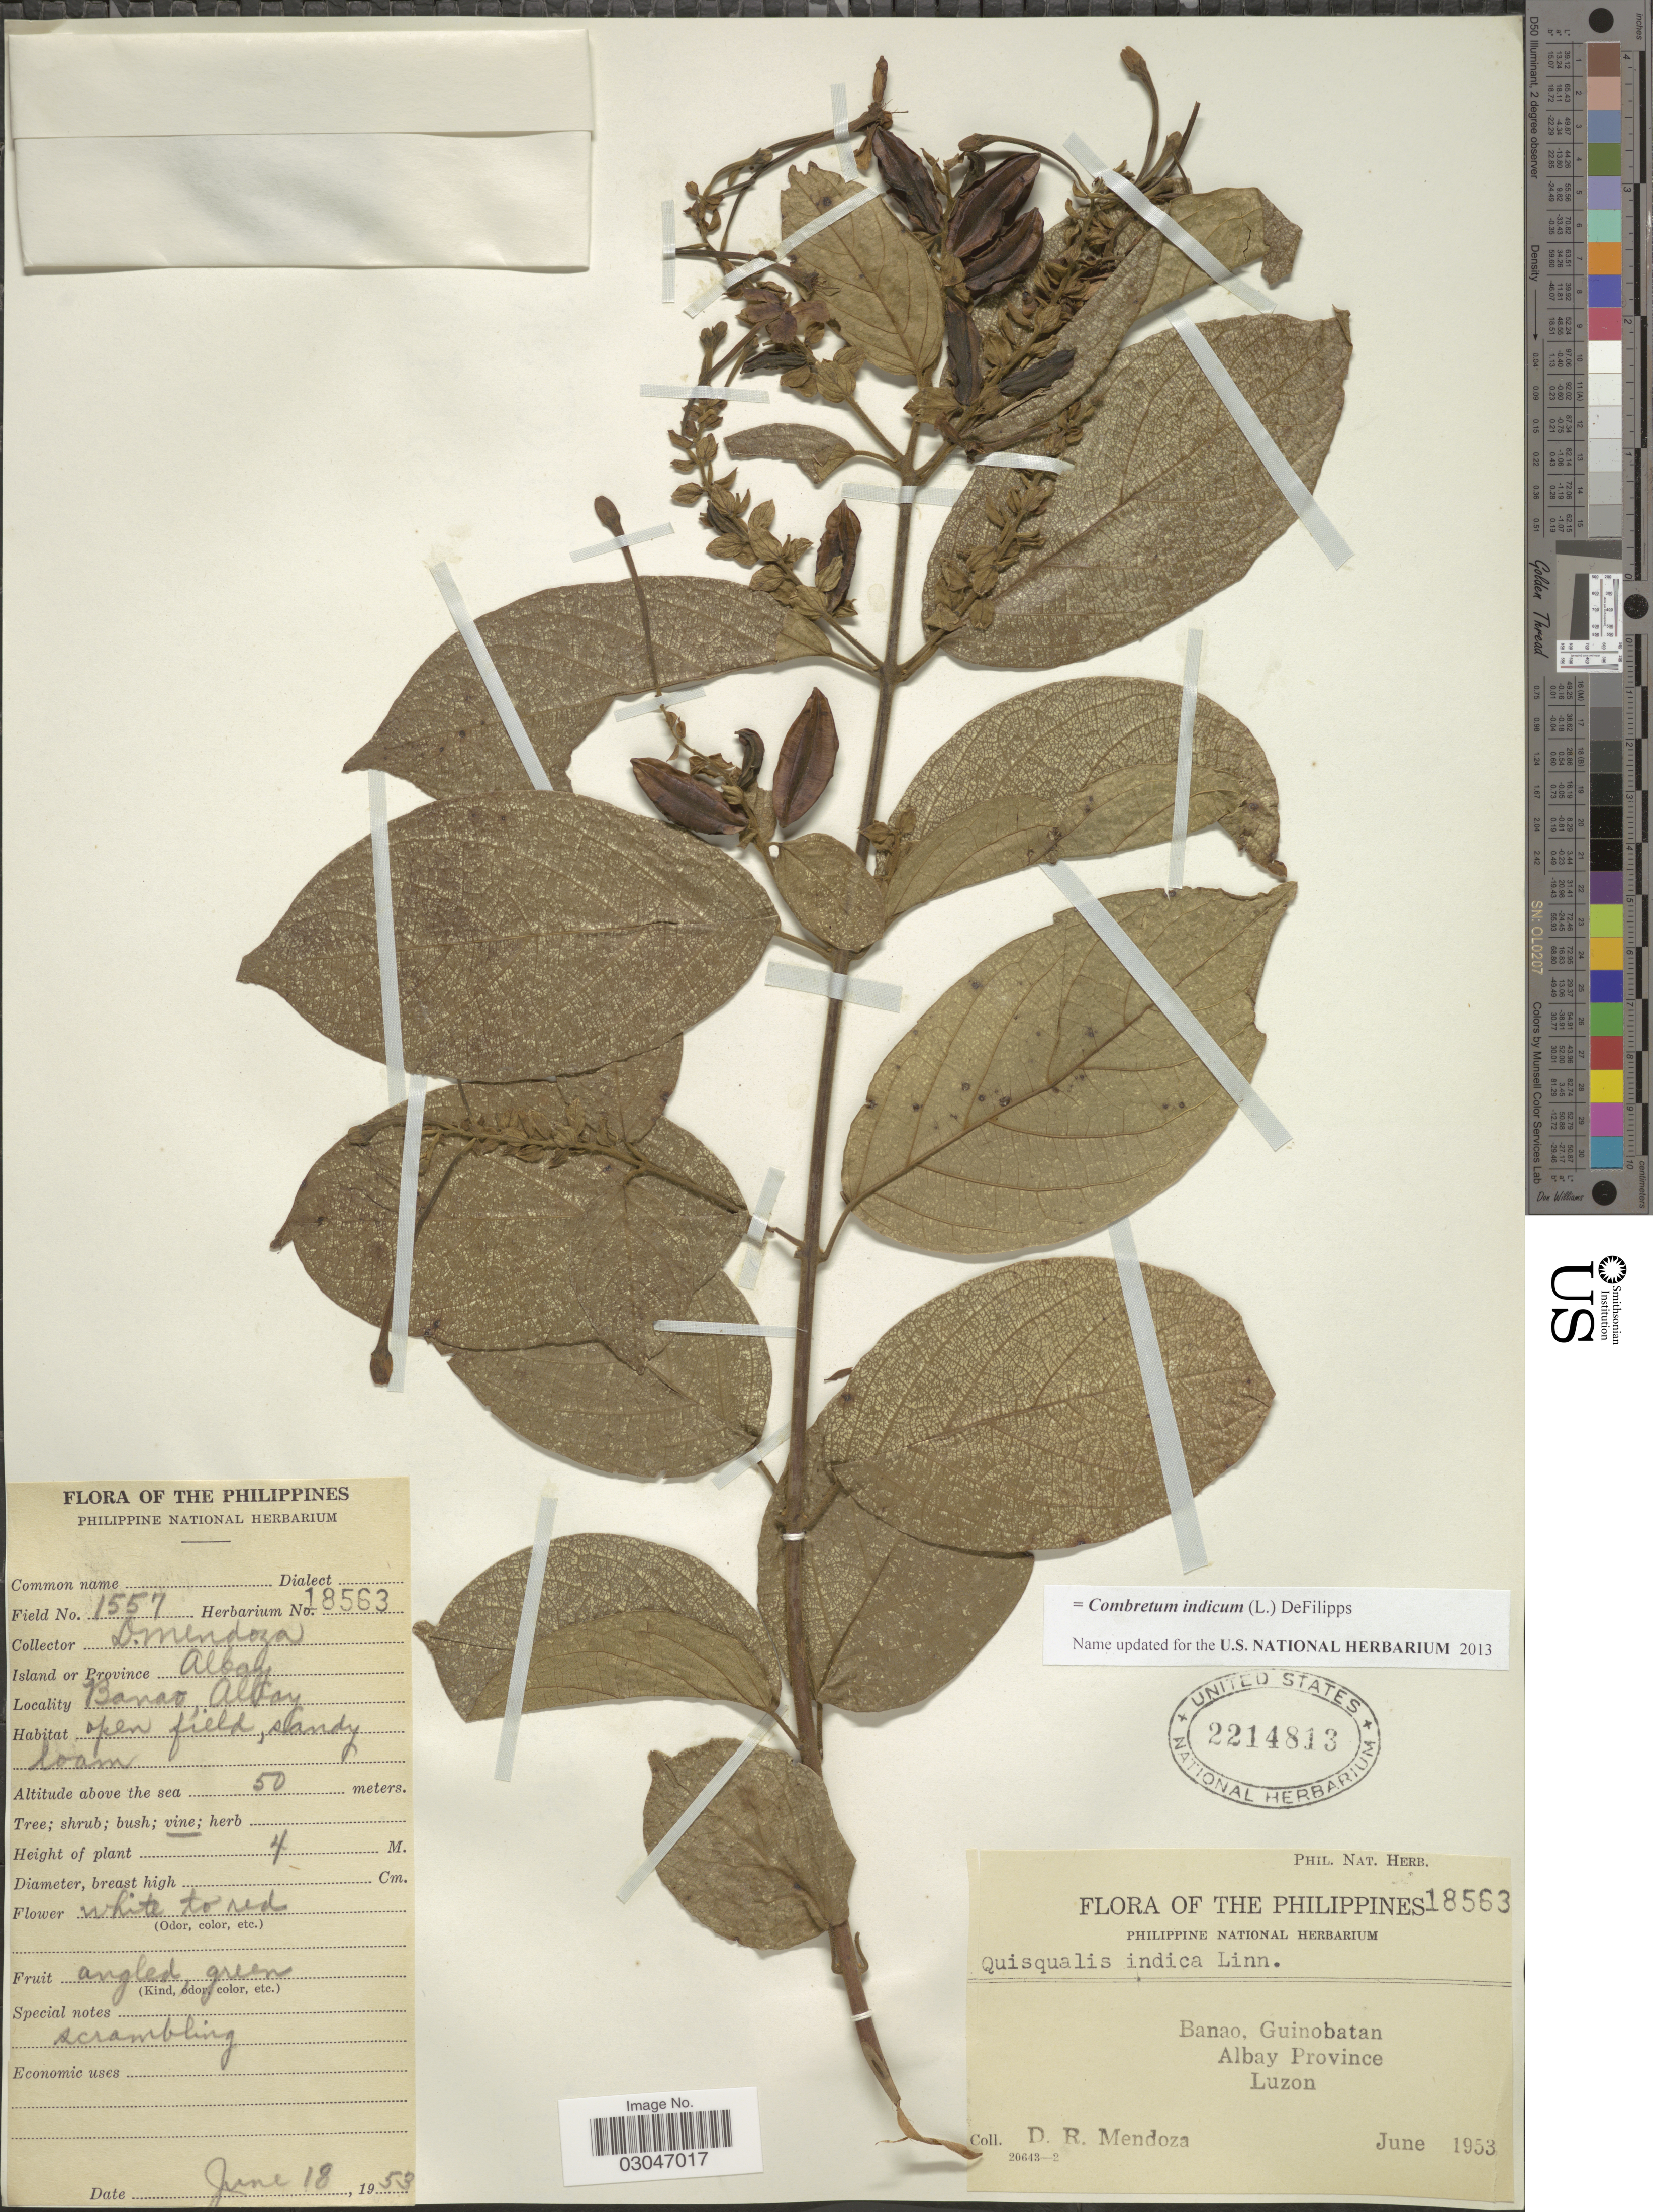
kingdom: Plantae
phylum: Tracheophyta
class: Magnoliopsida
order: Myrtales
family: Combretaceae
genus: Combretum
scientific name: Combretum indicum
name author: (L.) DeFilipps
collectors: D. Mendoza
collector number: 1557/18563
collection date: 1953-06-18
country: Philippines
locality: Banao, Guinobatan, Albay Province, Luzon.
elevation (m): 50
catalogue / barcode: US 2214813